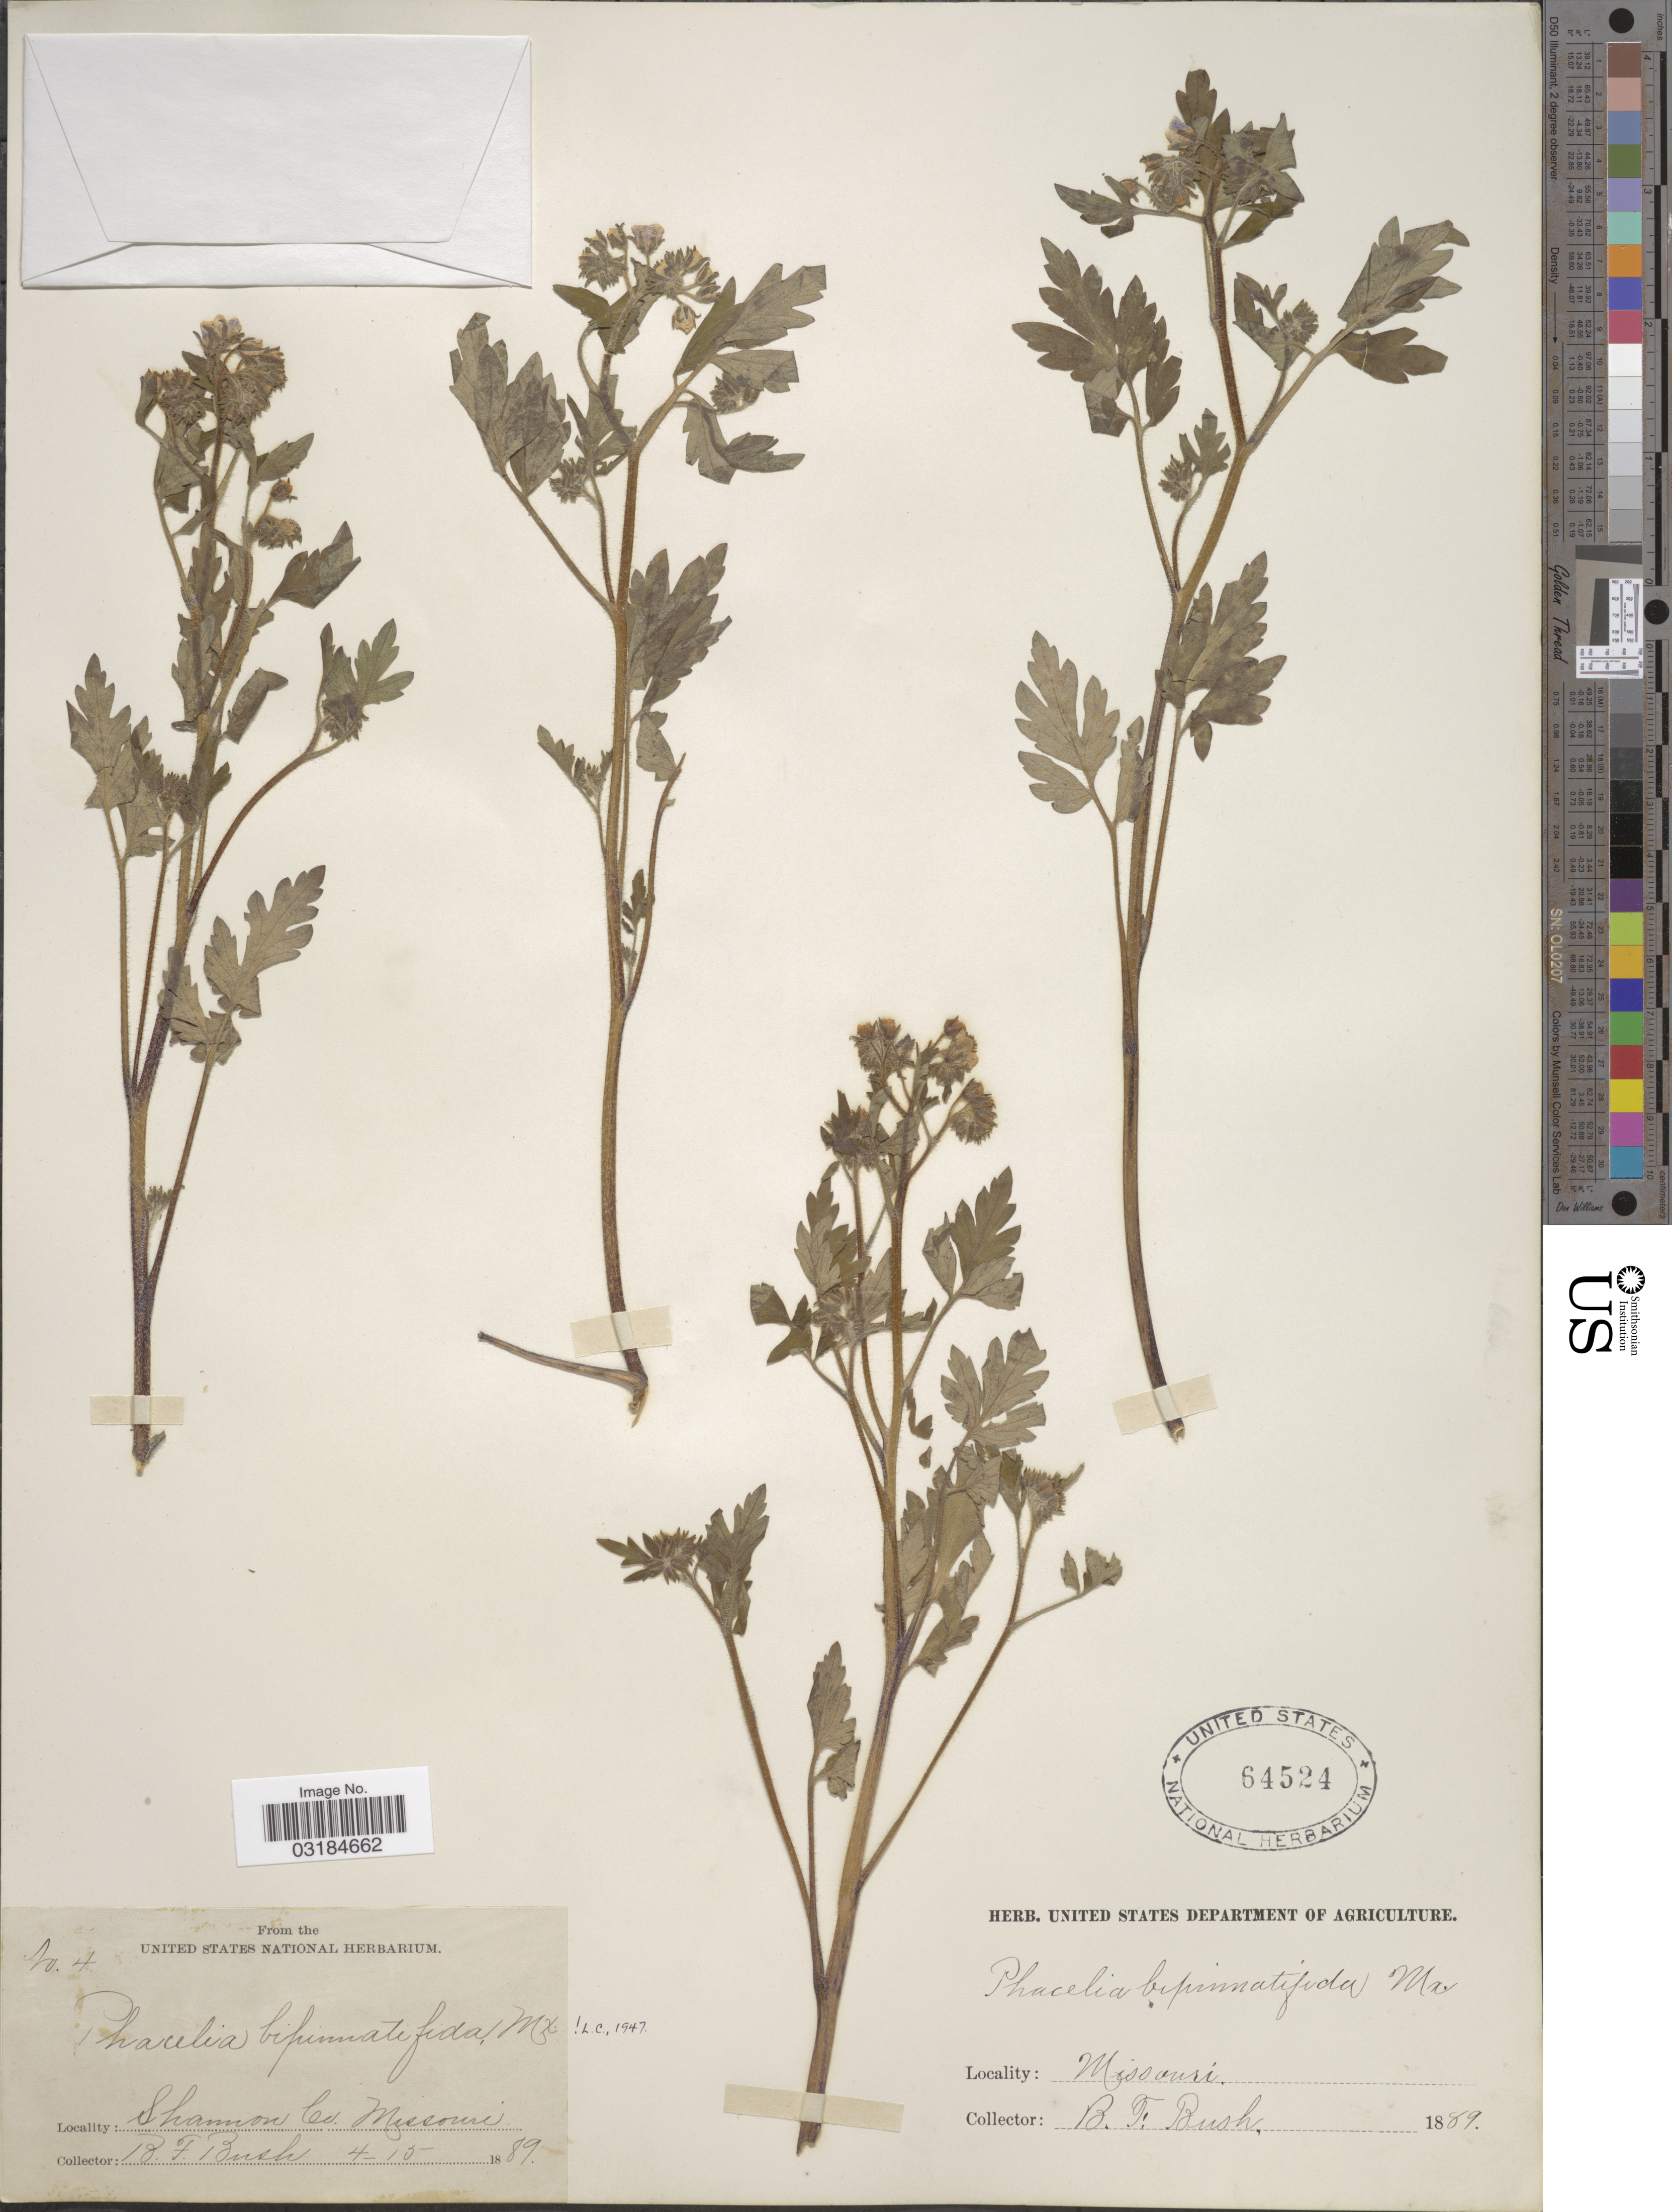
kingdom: Plantae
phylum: Tracheophyta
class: Magnoliopsida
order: Boraginales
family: Hydrophyllaceae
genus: Phacelia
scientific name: Phacelia bipinnatifida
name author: (Atwood) Michx.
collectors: B. F. Bush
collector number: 4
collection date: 1889-04-15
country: United States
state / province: Missouri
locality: Shannon Co.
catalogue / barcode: US 64524